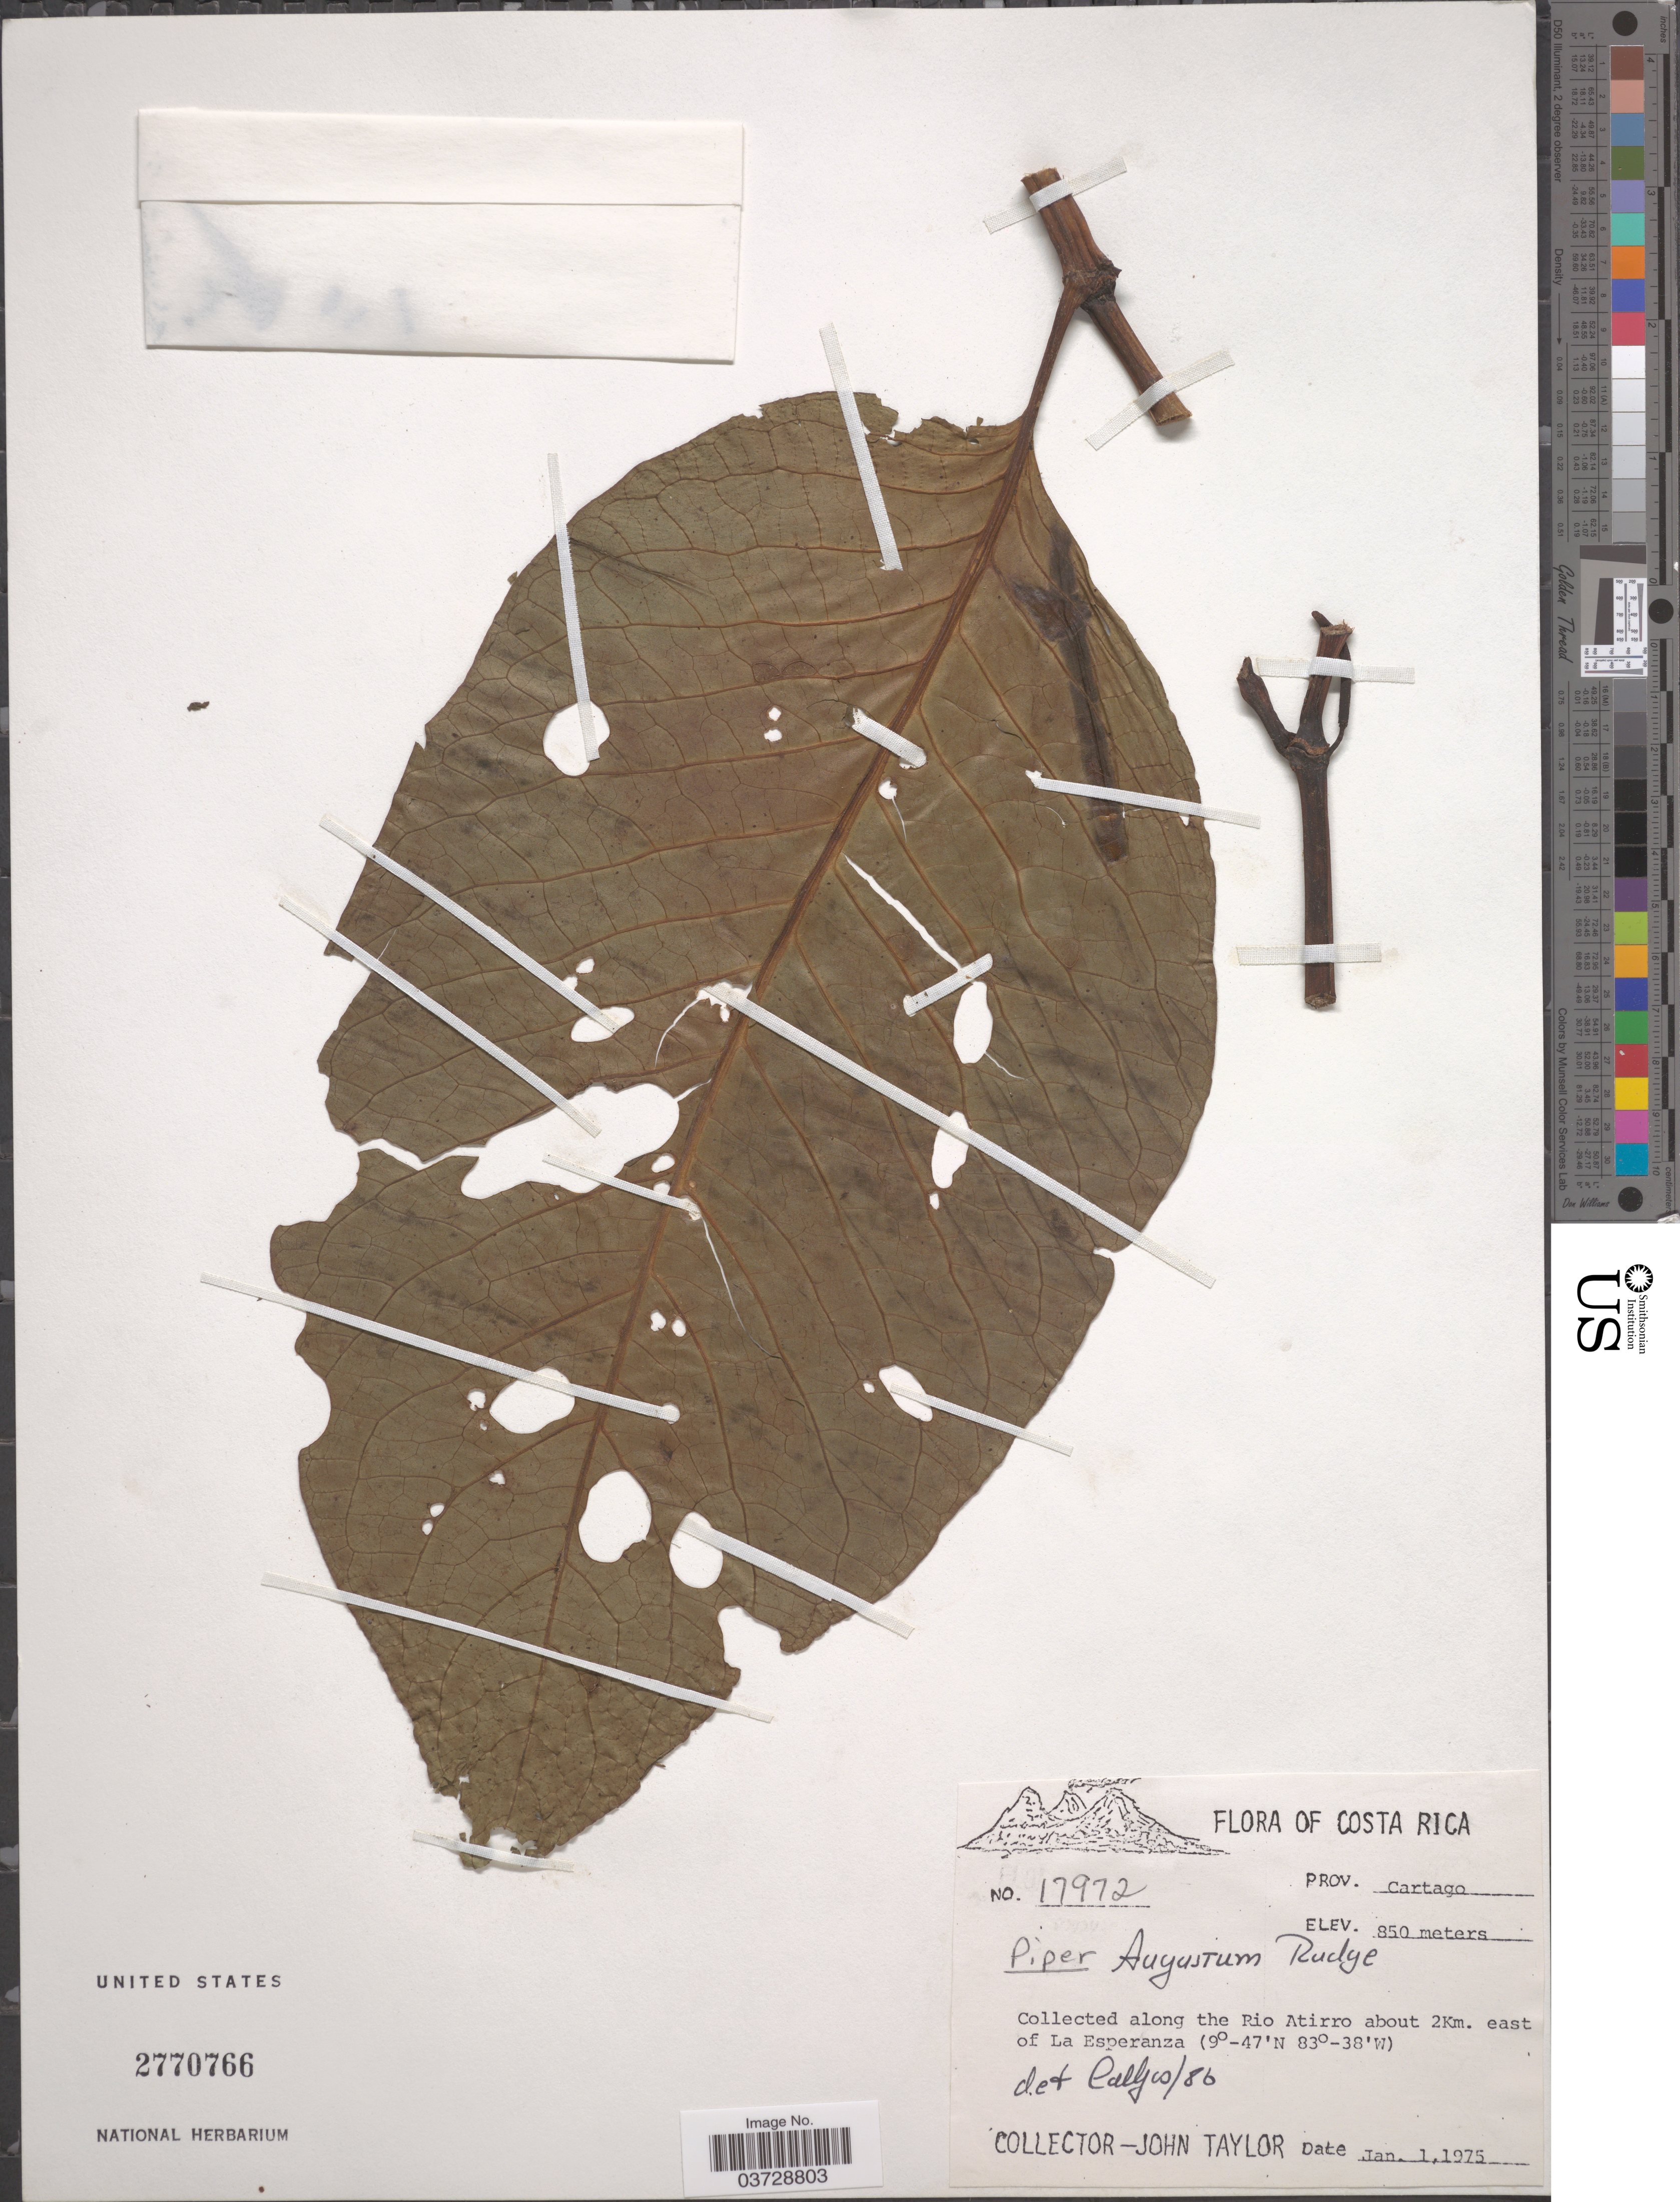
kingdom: Plantae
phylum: Tracheophyta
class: Magnoliopsida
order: Piperales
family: Piperaceae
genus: Piper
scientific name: Piper augustum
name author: Rudge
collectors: J. Taylor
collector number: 17972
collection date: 1975-01-01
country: Costa Rica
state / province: Cartago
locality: Along the Rio Atirro about 2Km. east of La Esperanza.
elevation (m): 850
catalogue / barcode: US 2770766